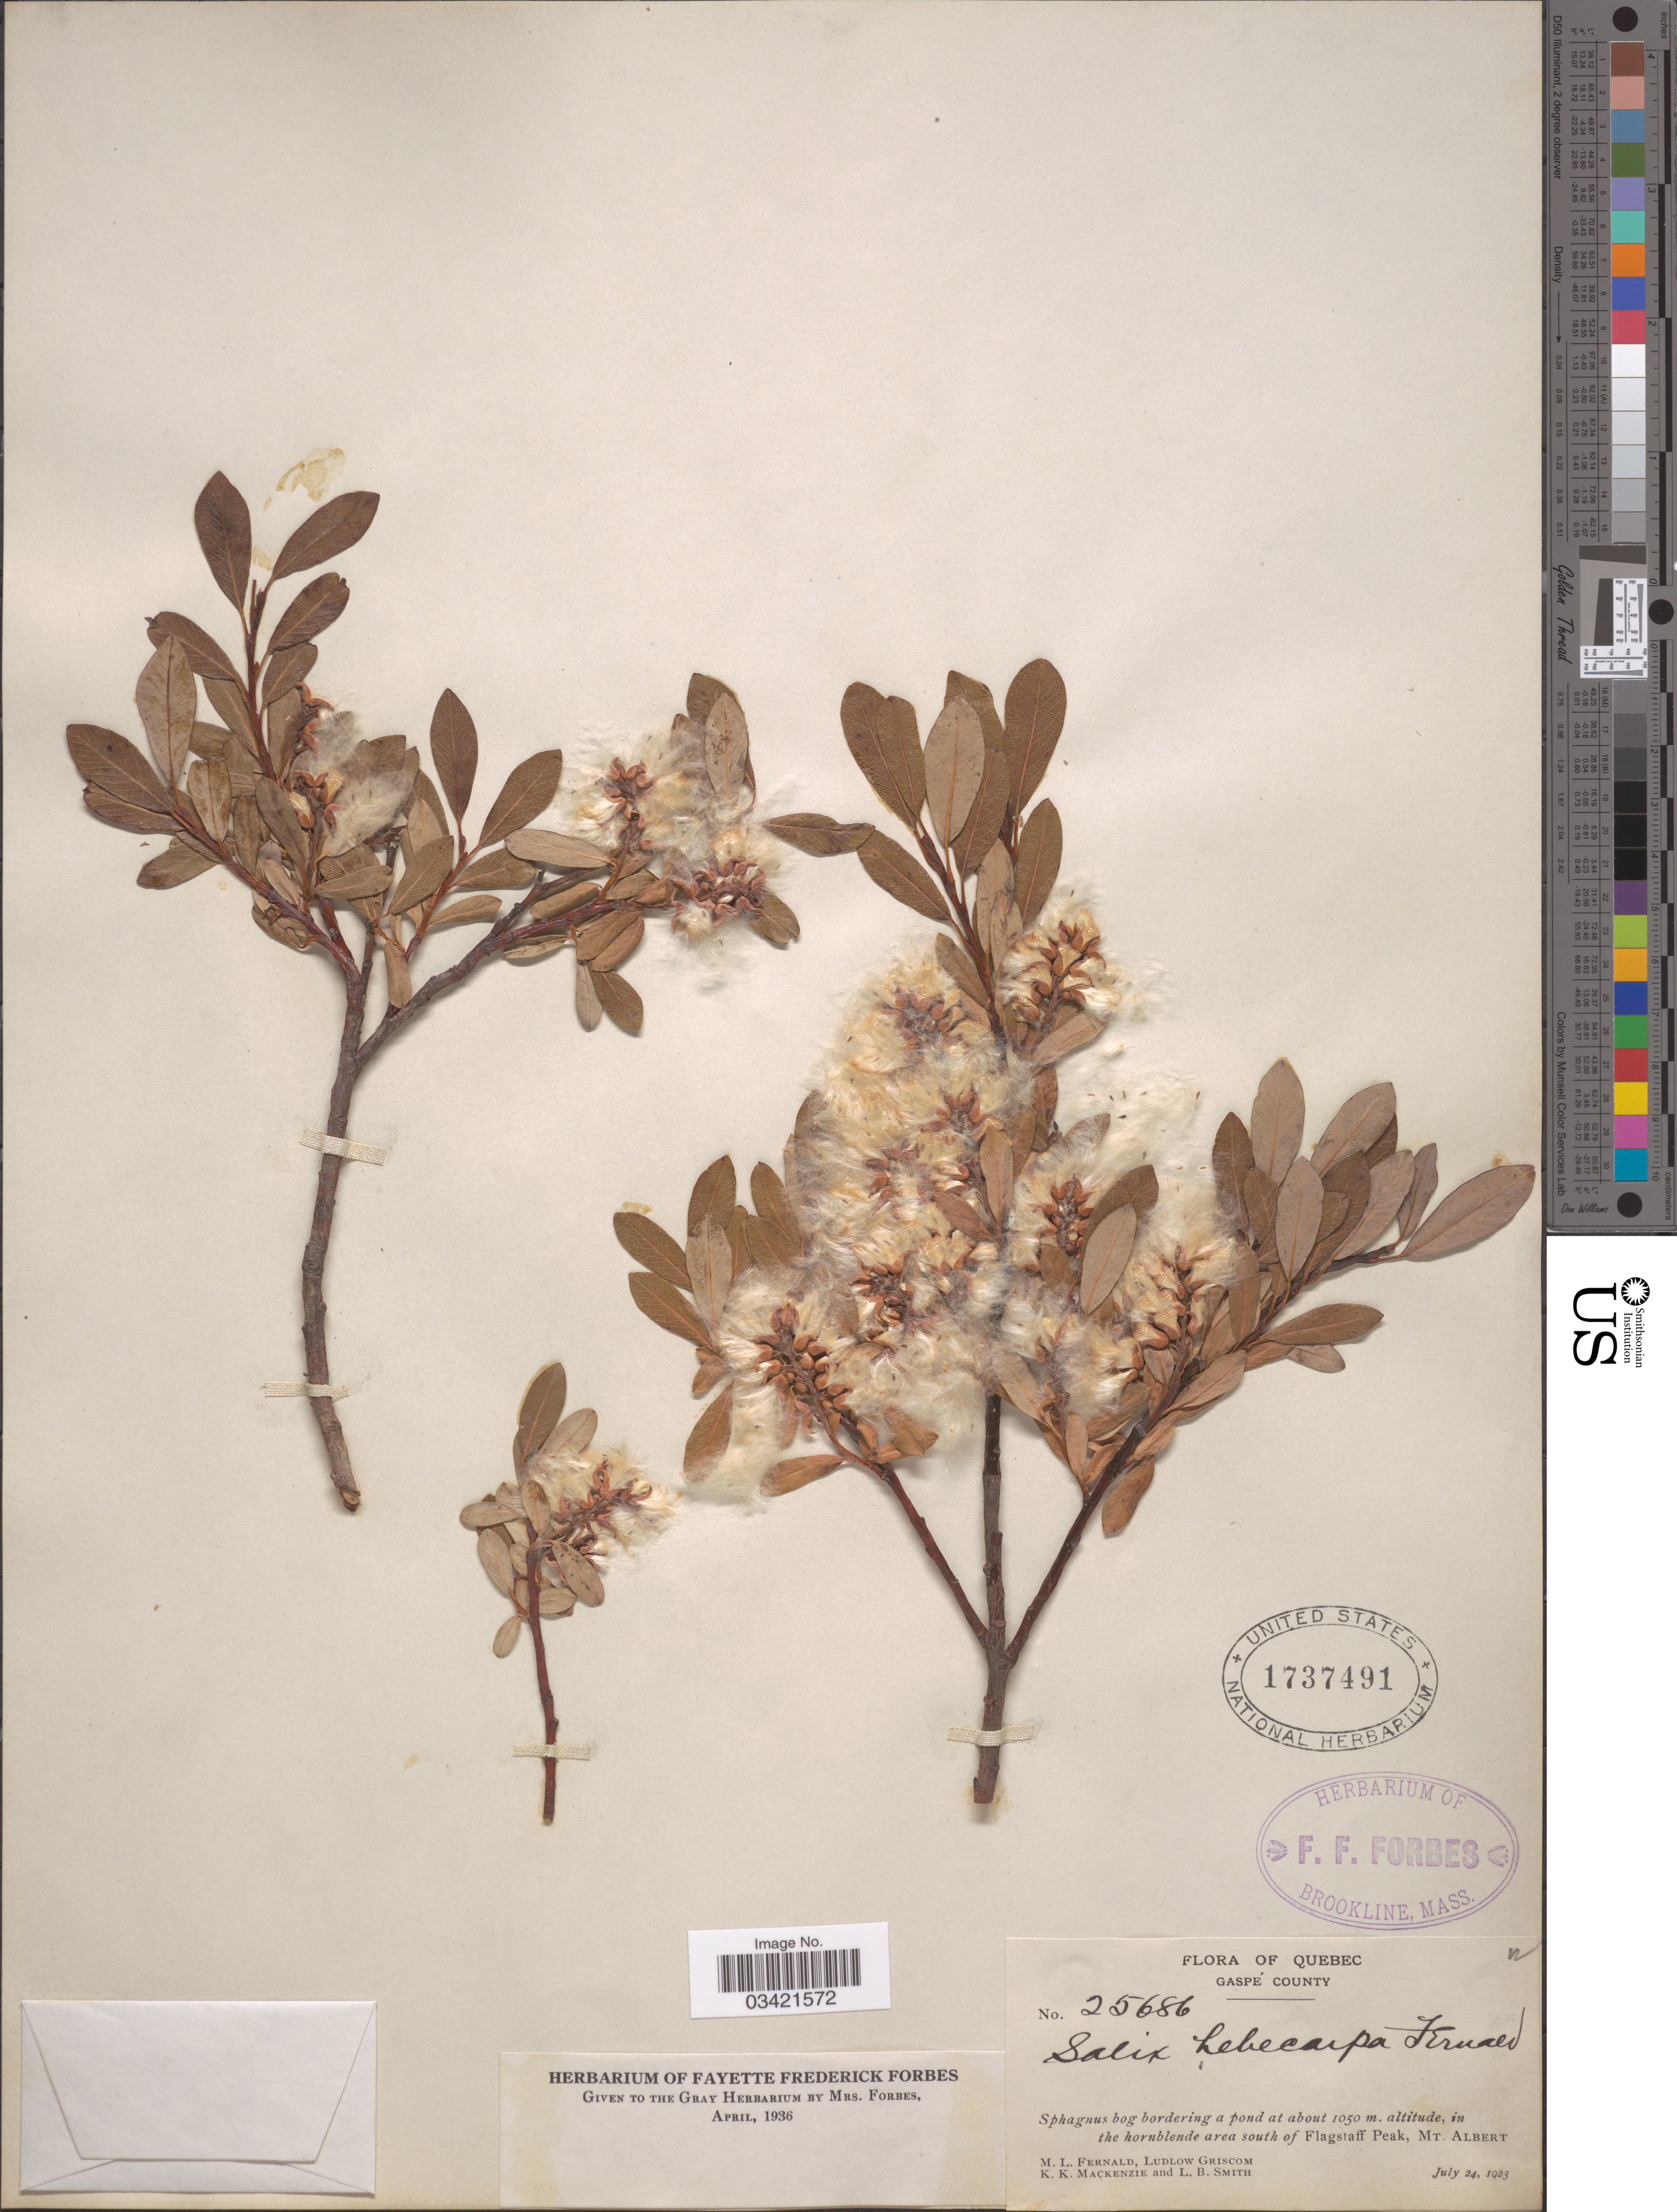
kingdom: Plantae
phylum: Tracheophyta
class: Magnoliopsida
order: Malpighiales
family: Salicaceae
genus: Salix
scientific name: Salix x hebecarpa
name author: (Fernald) Fernald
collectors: M. L. Fernald, L. Griscom, K. K. Mackenzie & L. Smith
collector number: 25686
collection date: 1923-07-24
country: Canada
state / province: Quebec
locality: Gaspè County. In the hornblende area south of Flagstaff Peak, Mt. Albert.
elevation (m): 1050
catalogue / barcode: US 1737491